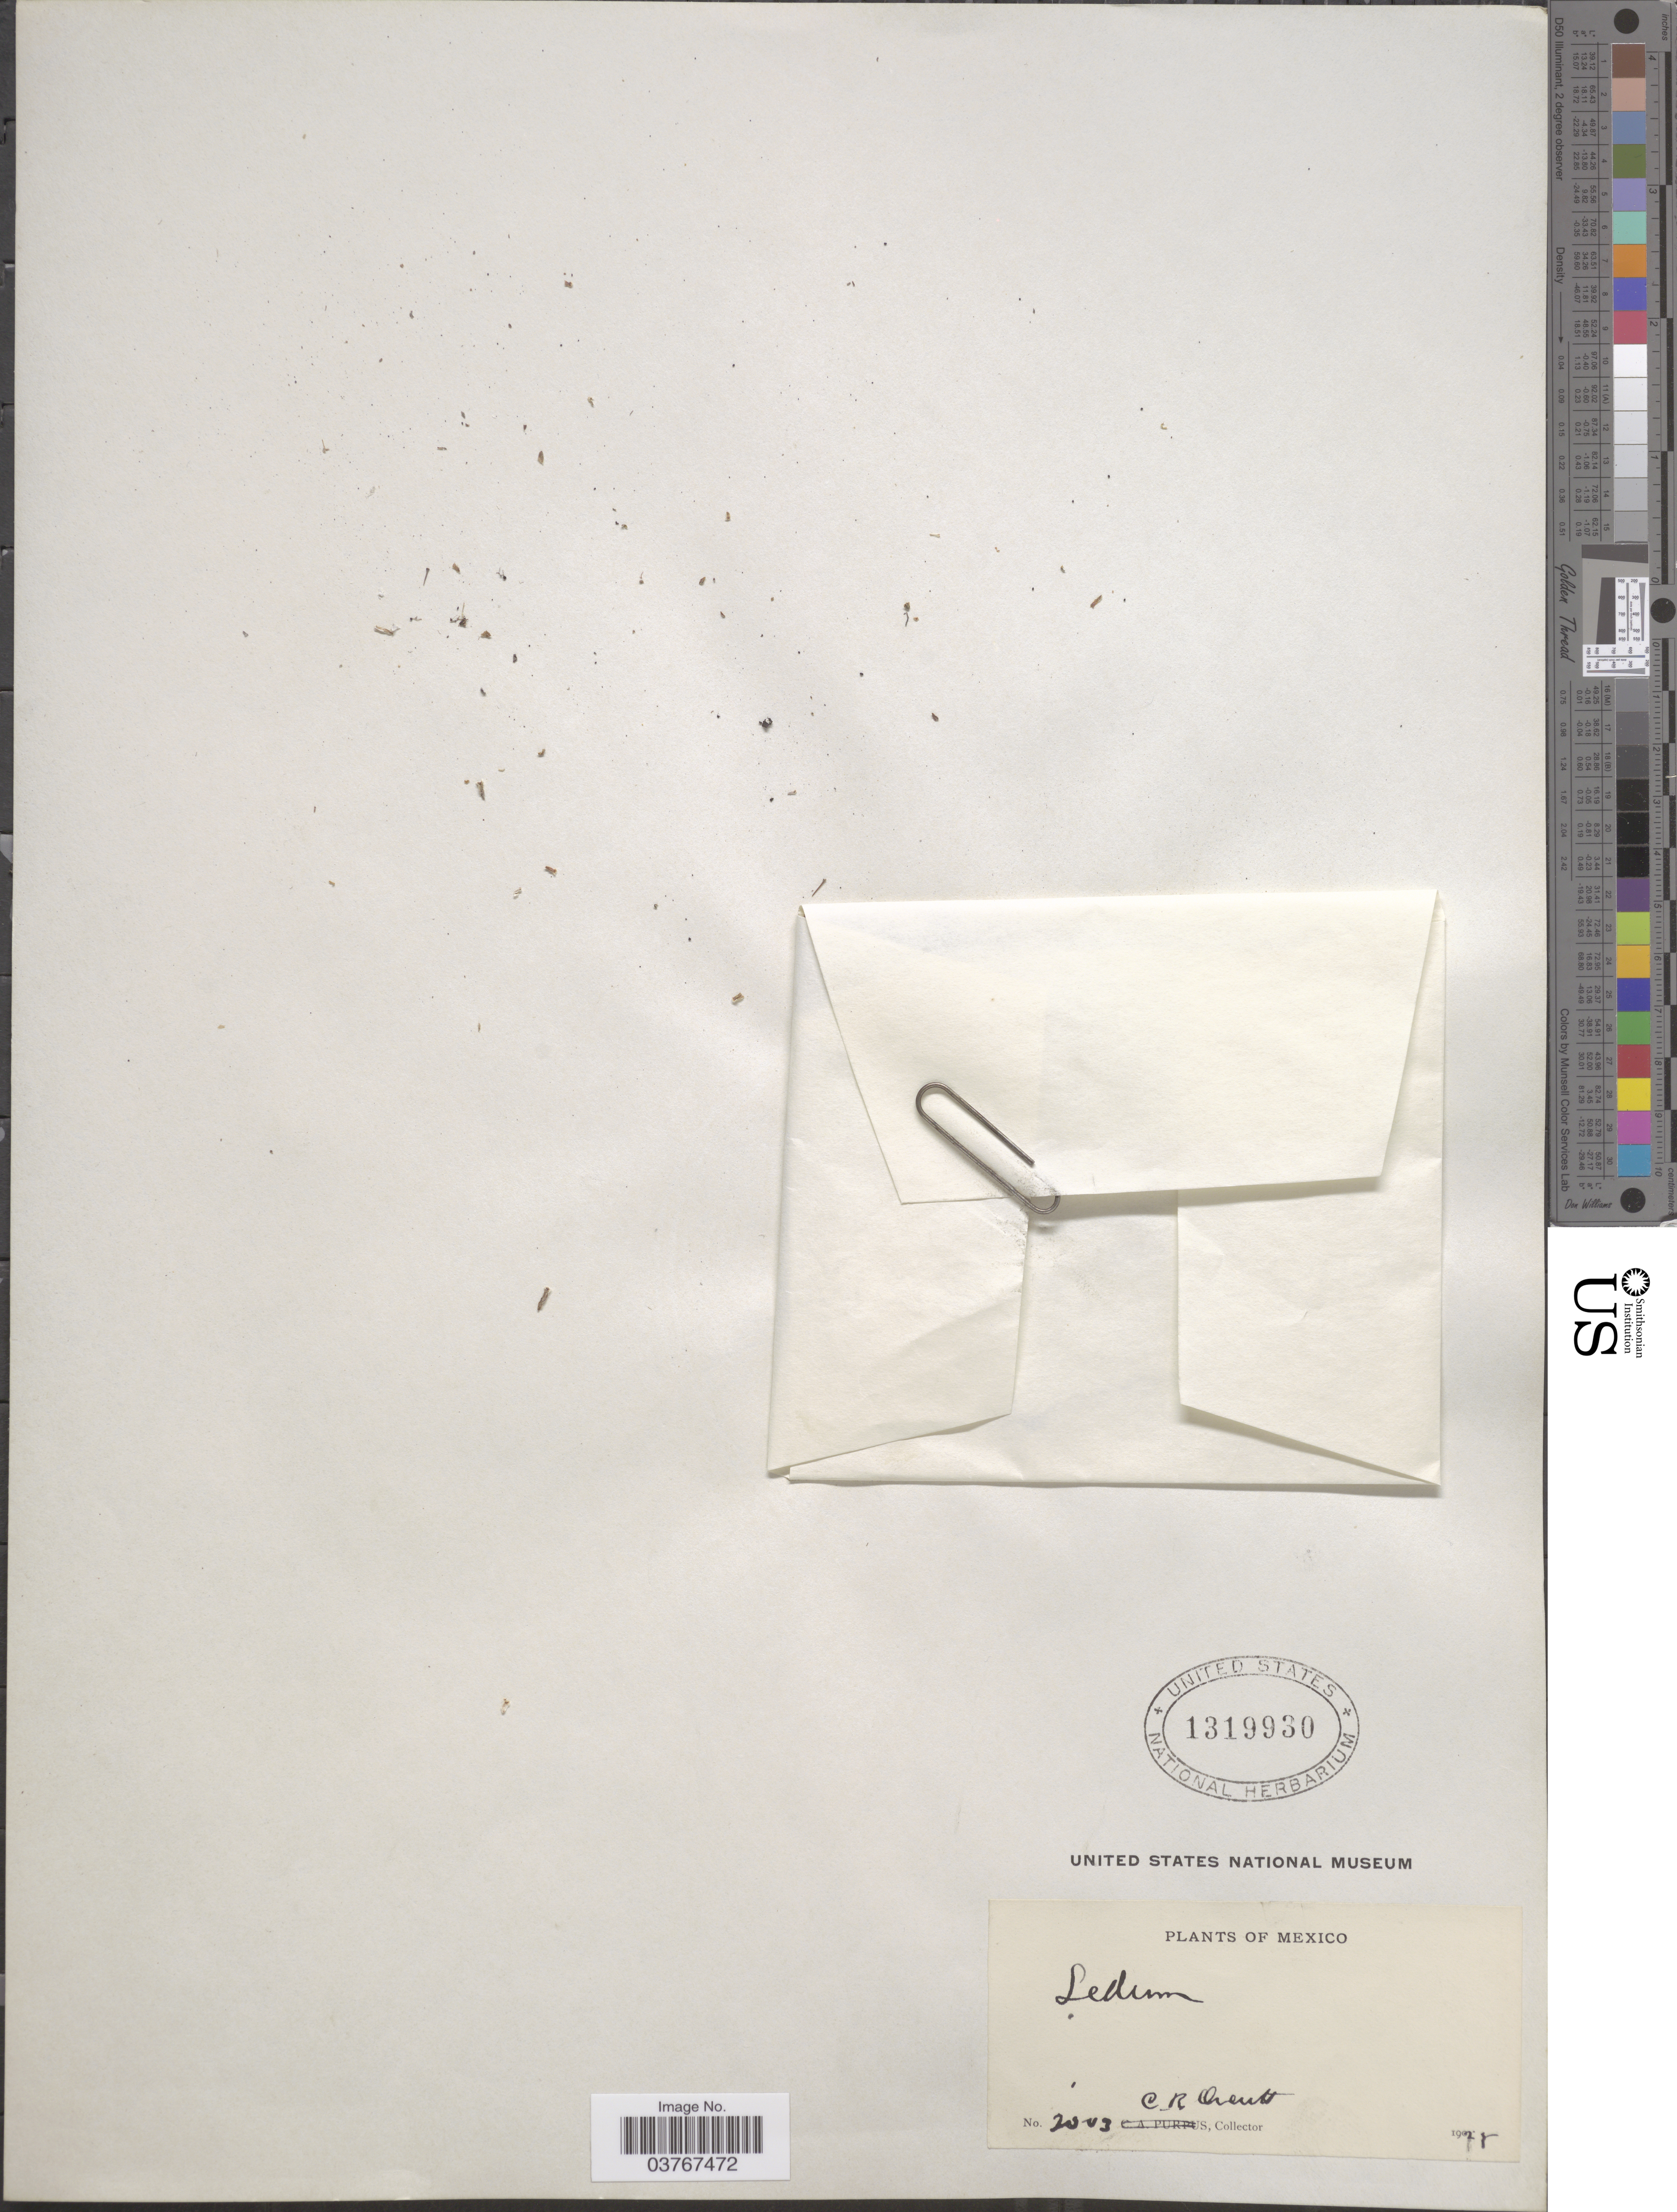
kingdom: Plantae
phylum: Tracheophyta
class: Magnoliopsida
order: Saxifragales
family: Crassulaceae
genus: Sedum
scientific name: Sedum sp.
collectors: C. R. Orcutt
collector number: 2003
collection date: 1928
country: Mexico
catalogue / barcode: US 1319930